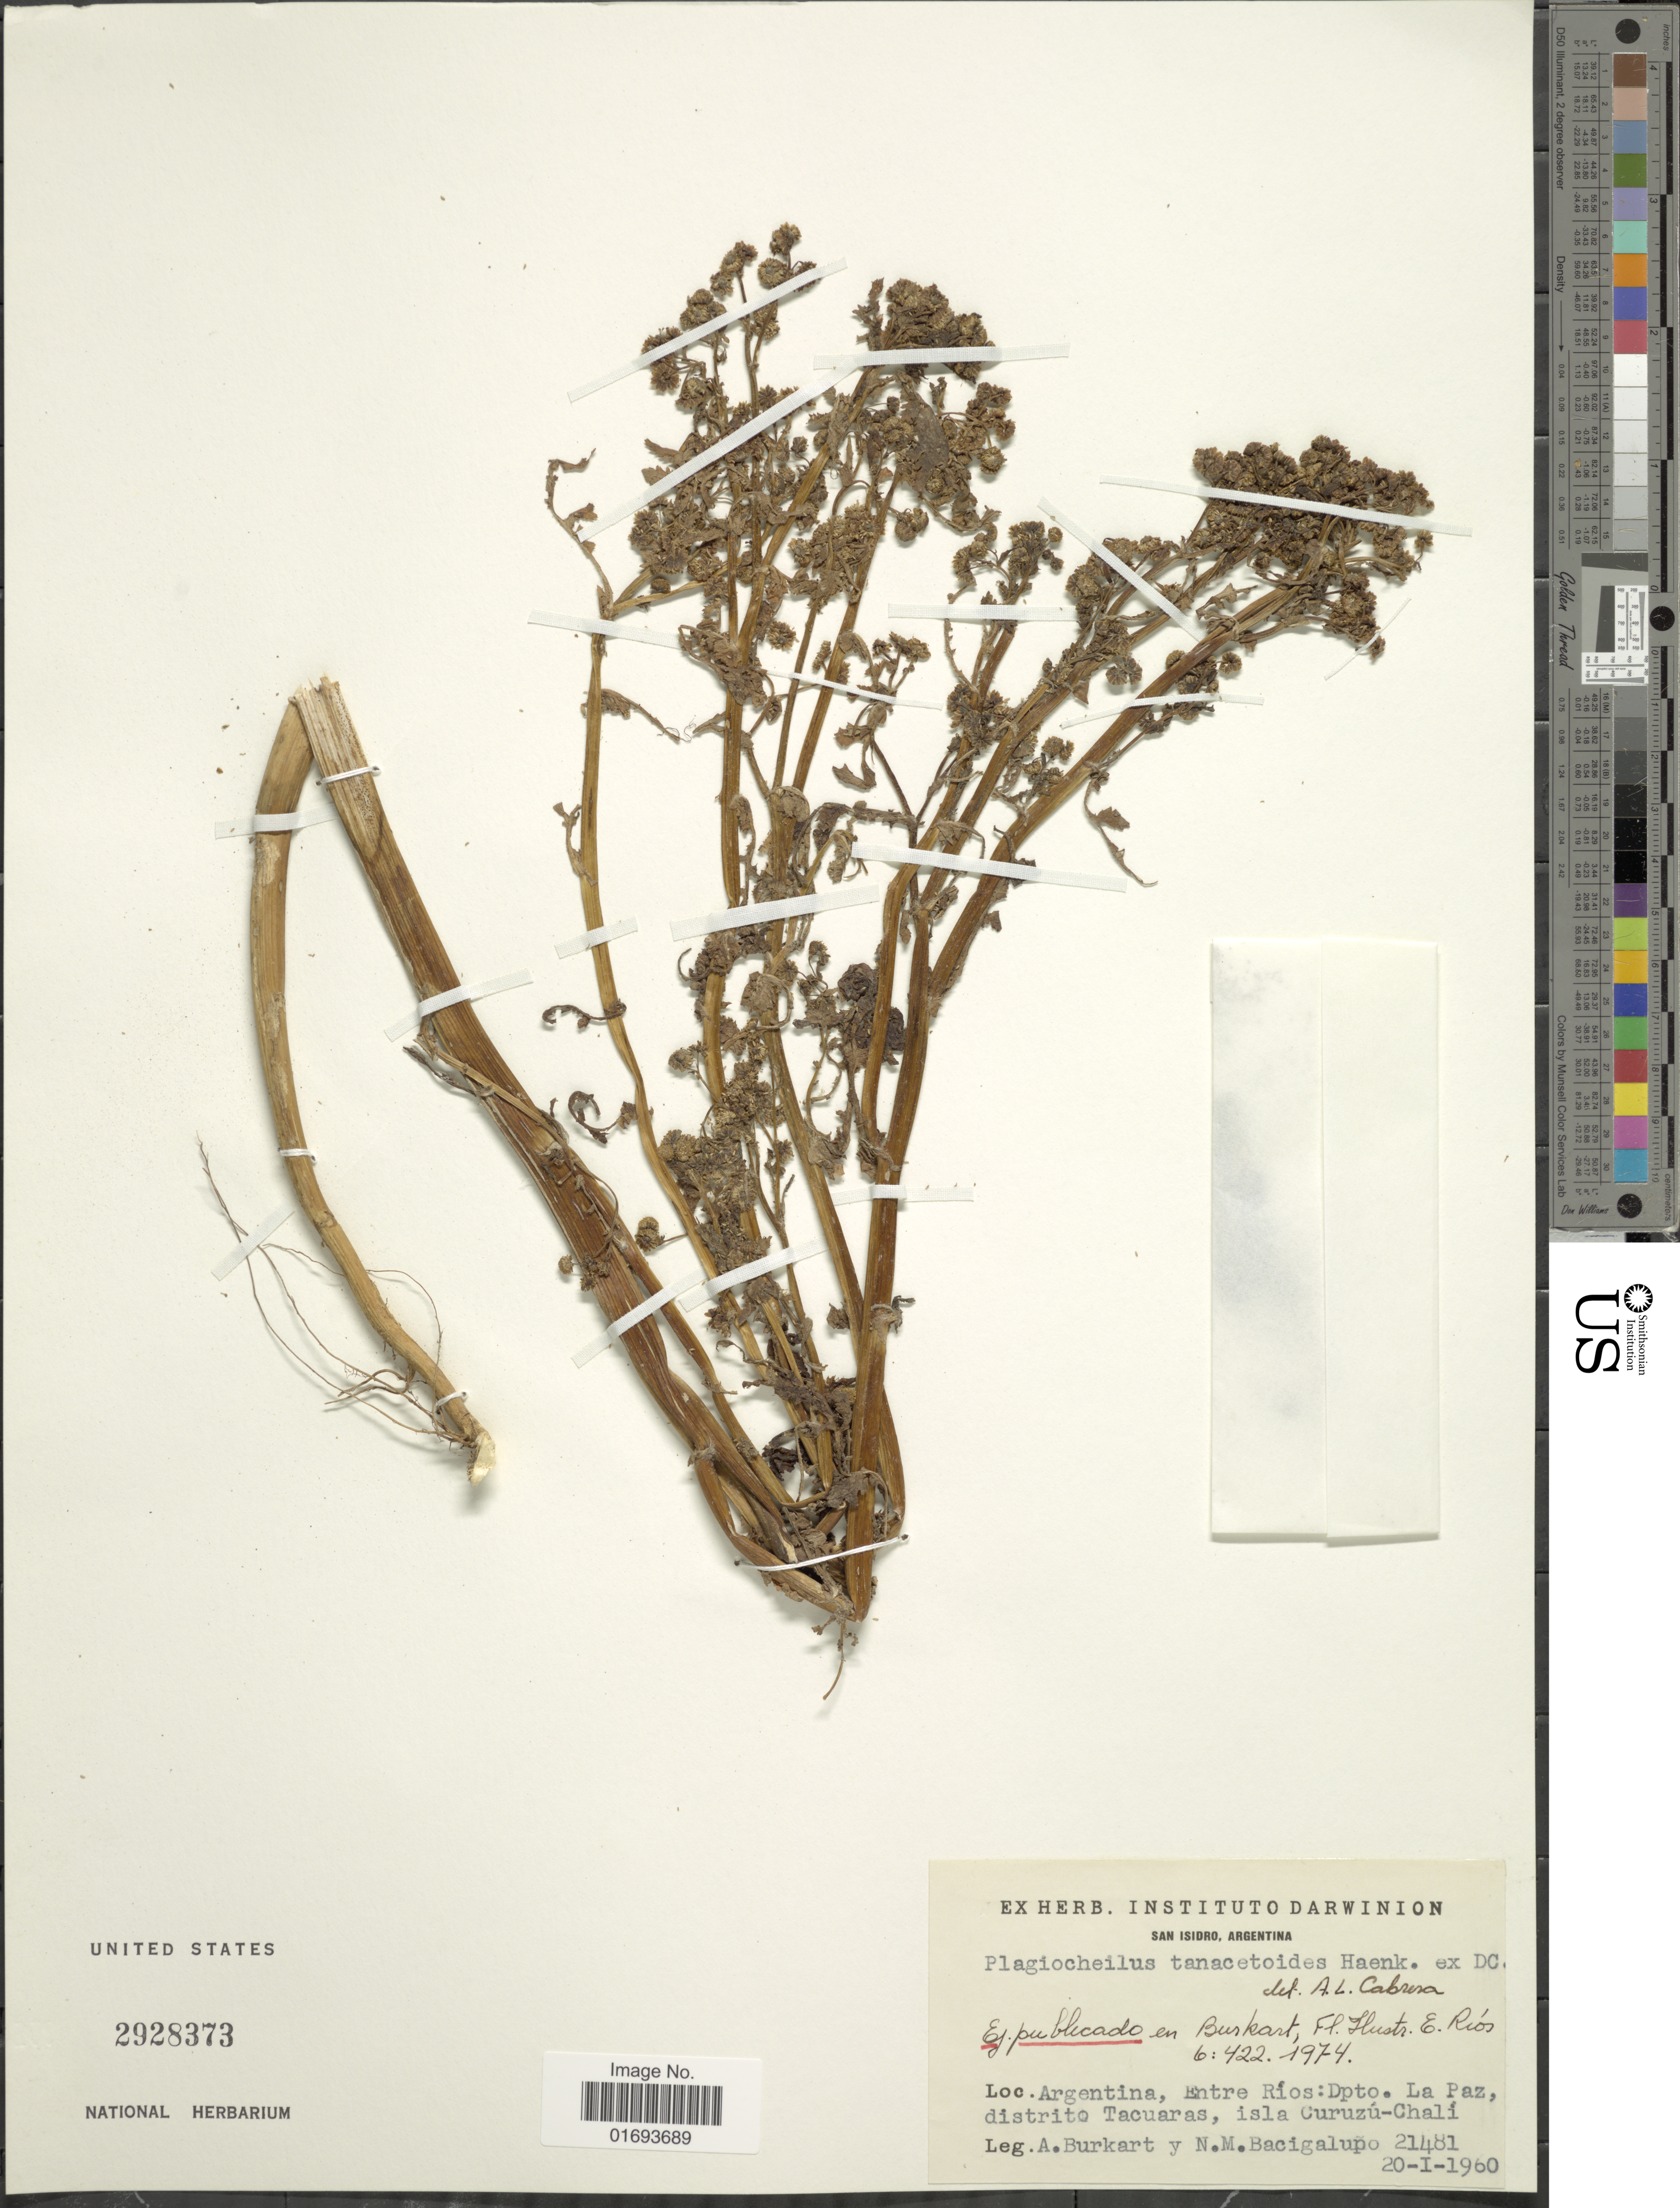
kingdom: Plantae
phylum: Tracheophyta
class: Magnoliopsida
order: Asterales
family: Asteraceae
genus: Plagiocheilus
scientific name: Plagiocheilus tanacetoides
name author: Haenke ex DC.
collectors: A. E. Burkart & N. M. Bacigalupo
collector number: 21481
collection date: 1960-01-20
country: Argentina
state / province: Entre Rios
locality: Argentina, Entre Rios: Dpto. La Paz, distrito Tacuaras, isla Curuzu-Chali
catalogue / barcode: US 2928373